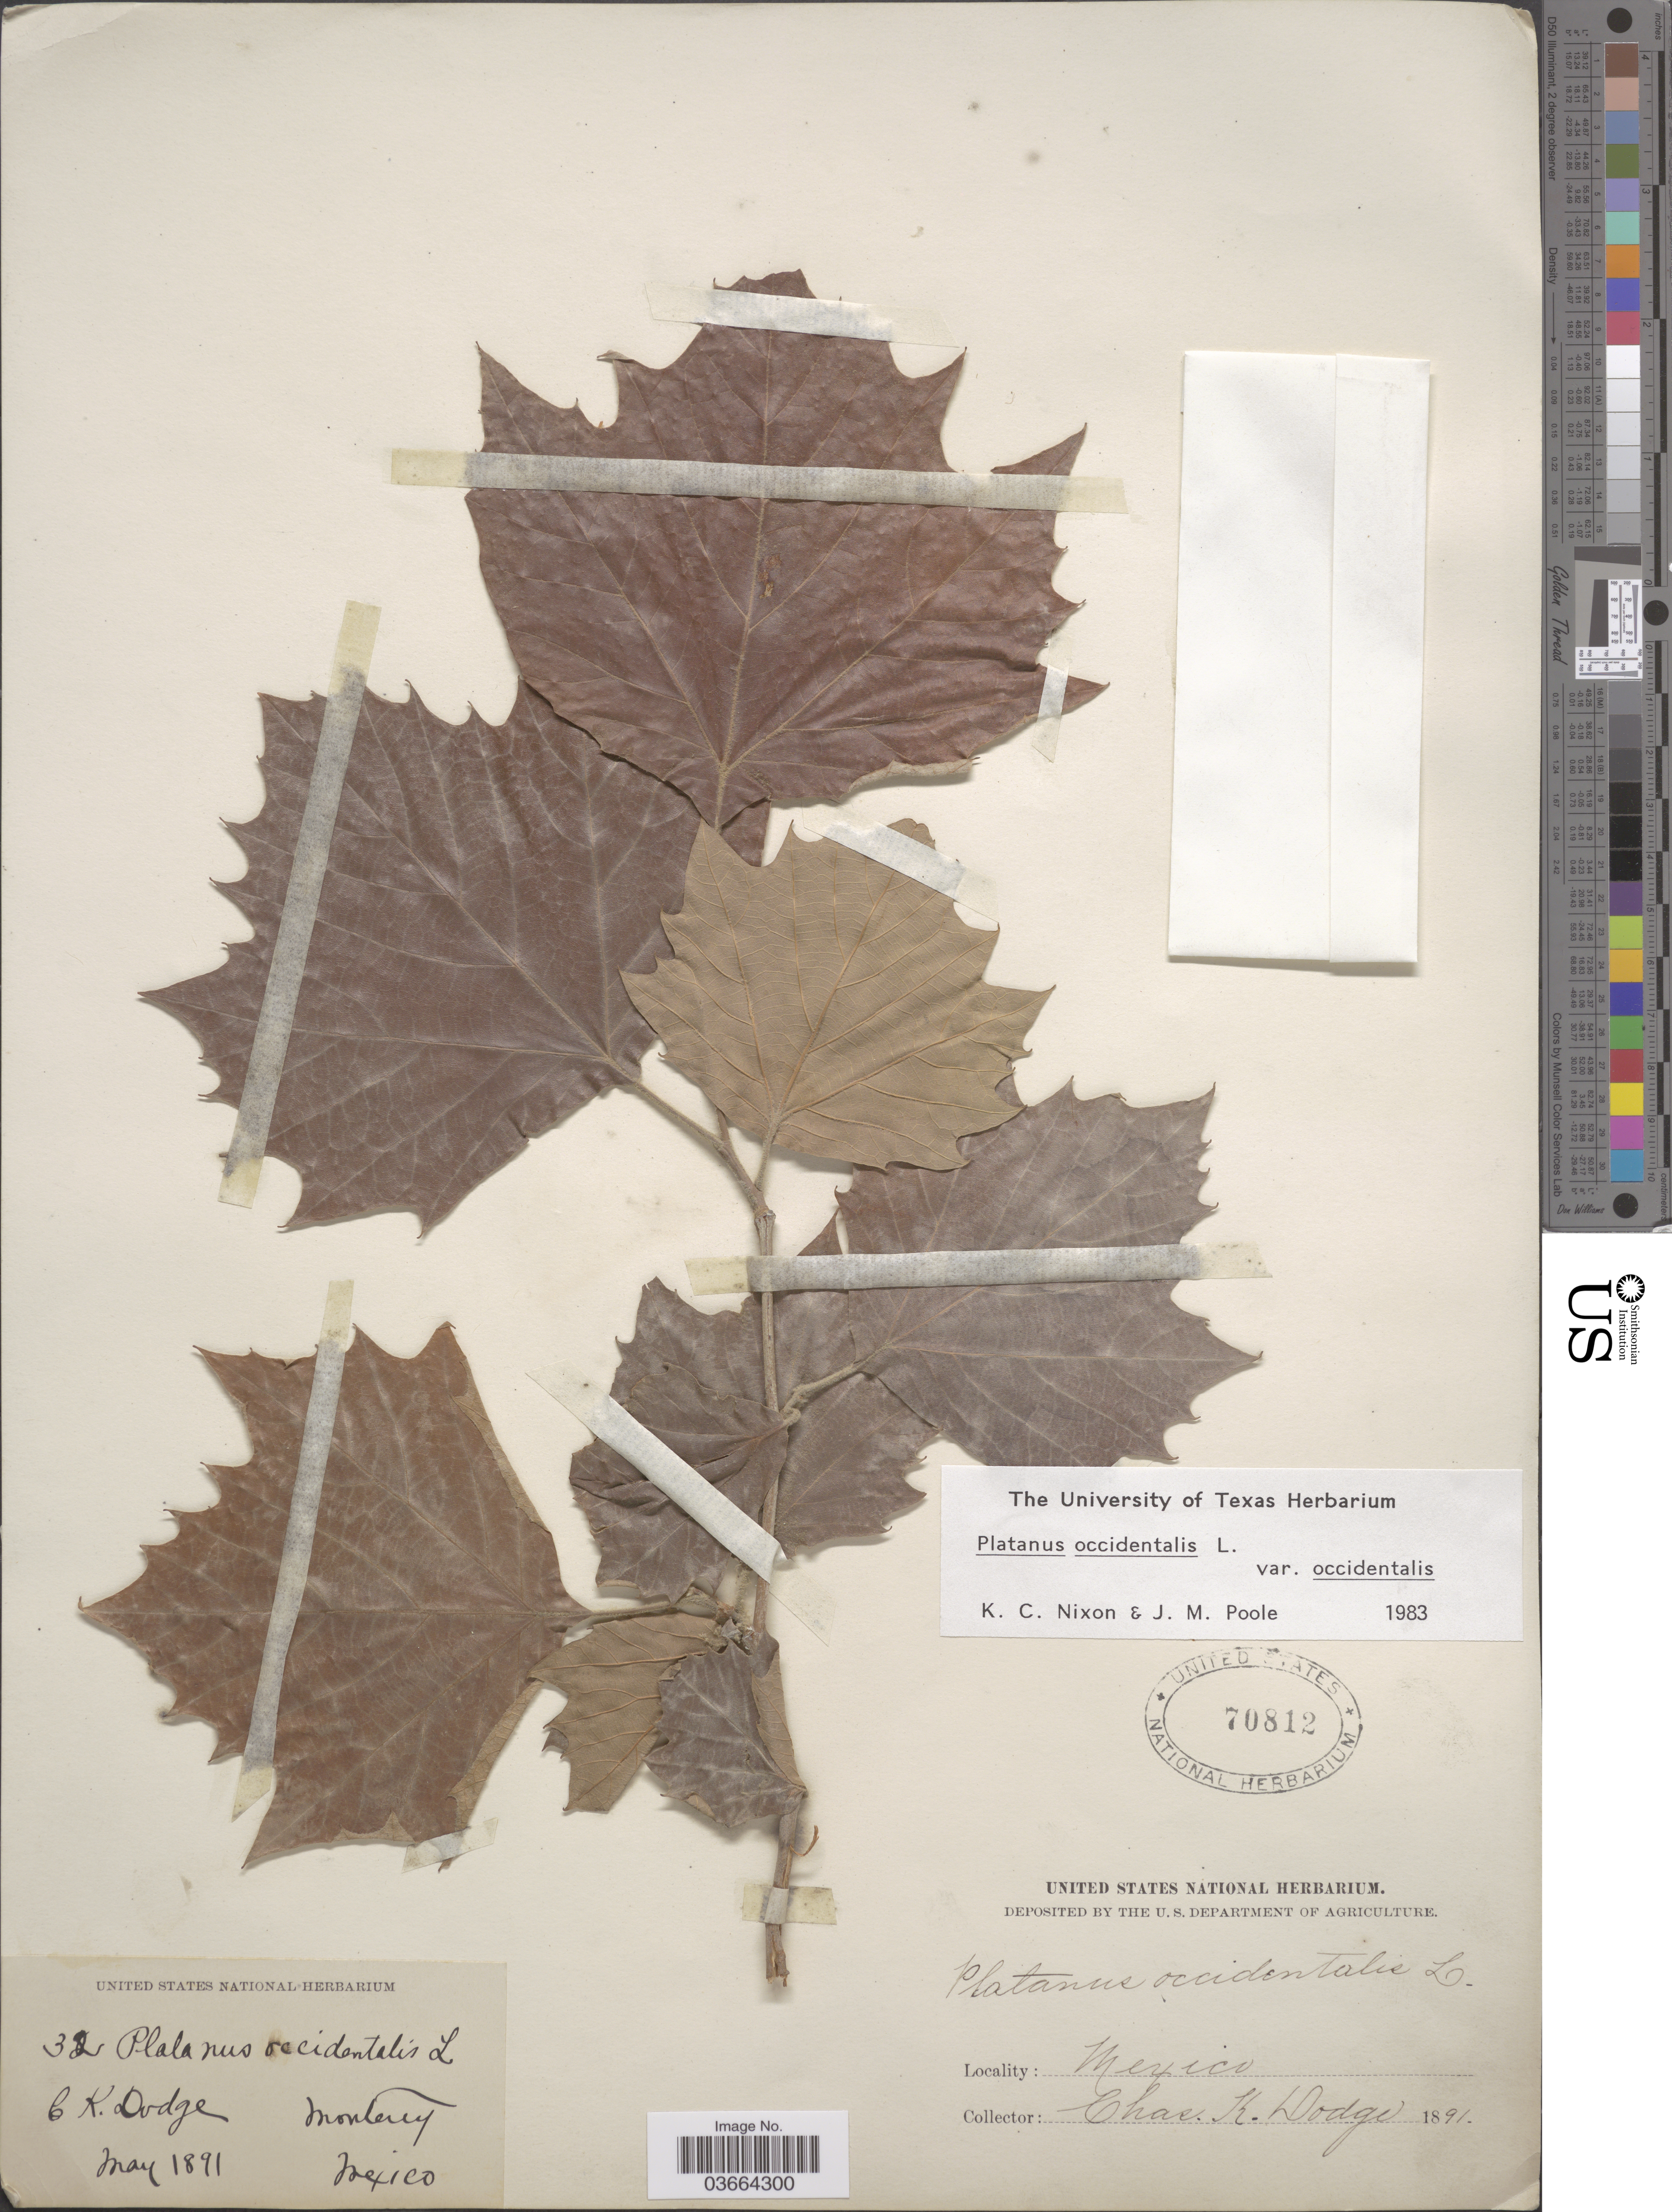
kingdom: Plantae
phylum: Tracheophyta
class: Magnoliopsida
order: Proteales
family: Platanaceae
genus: Platanus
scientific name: Platanus occidentalis var. occidentalis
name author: L.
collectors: C. K. Dodge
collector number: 32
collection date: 1891-05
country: Mexico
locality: Monterey.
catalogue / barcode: US 70812